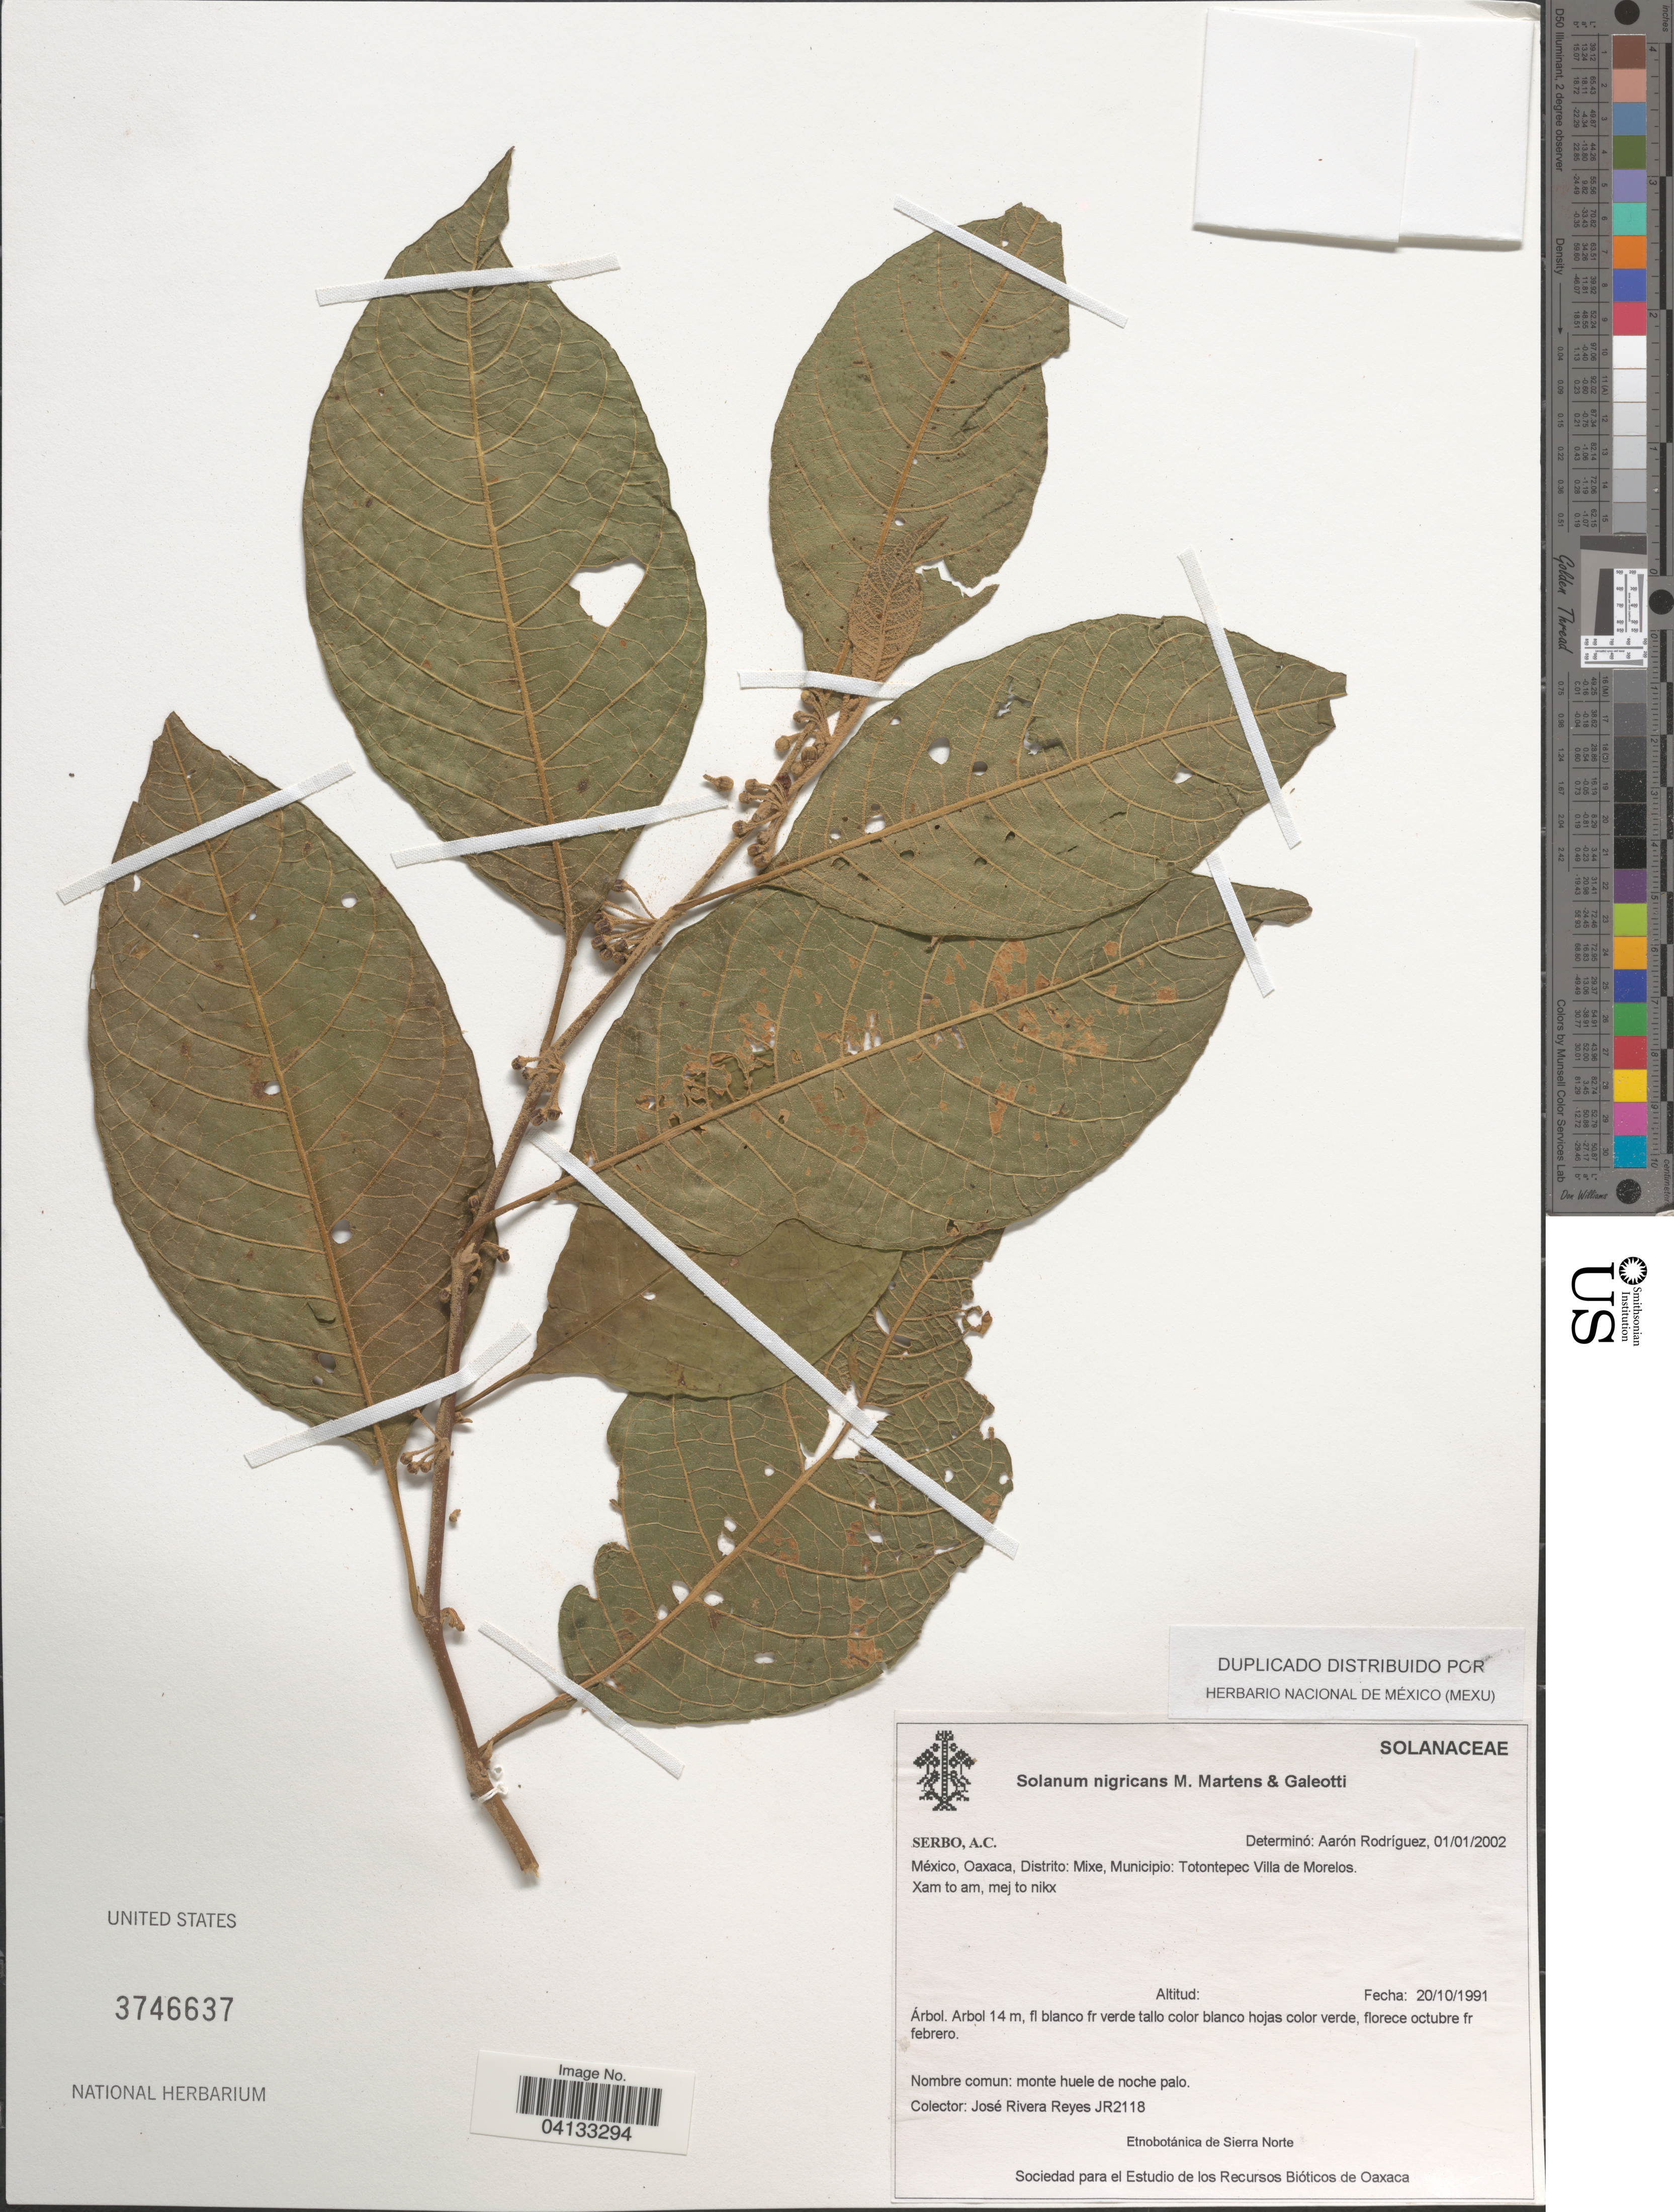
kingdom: Plantae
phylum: Tracheophyta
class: Magnoliopsida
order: Solanales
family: Solanaceae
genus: Solanum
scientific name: Solanum nigricans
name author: M. Martens & Galeotti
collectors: J. Reyes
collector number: JR2118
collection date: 1991-10-20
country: Mexico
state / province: Oaxaca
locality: Distrito: Mixe, Municipio: Totontepec Villa de Morelos. Xam to am, mej to nikx.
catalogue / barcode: US 3746637